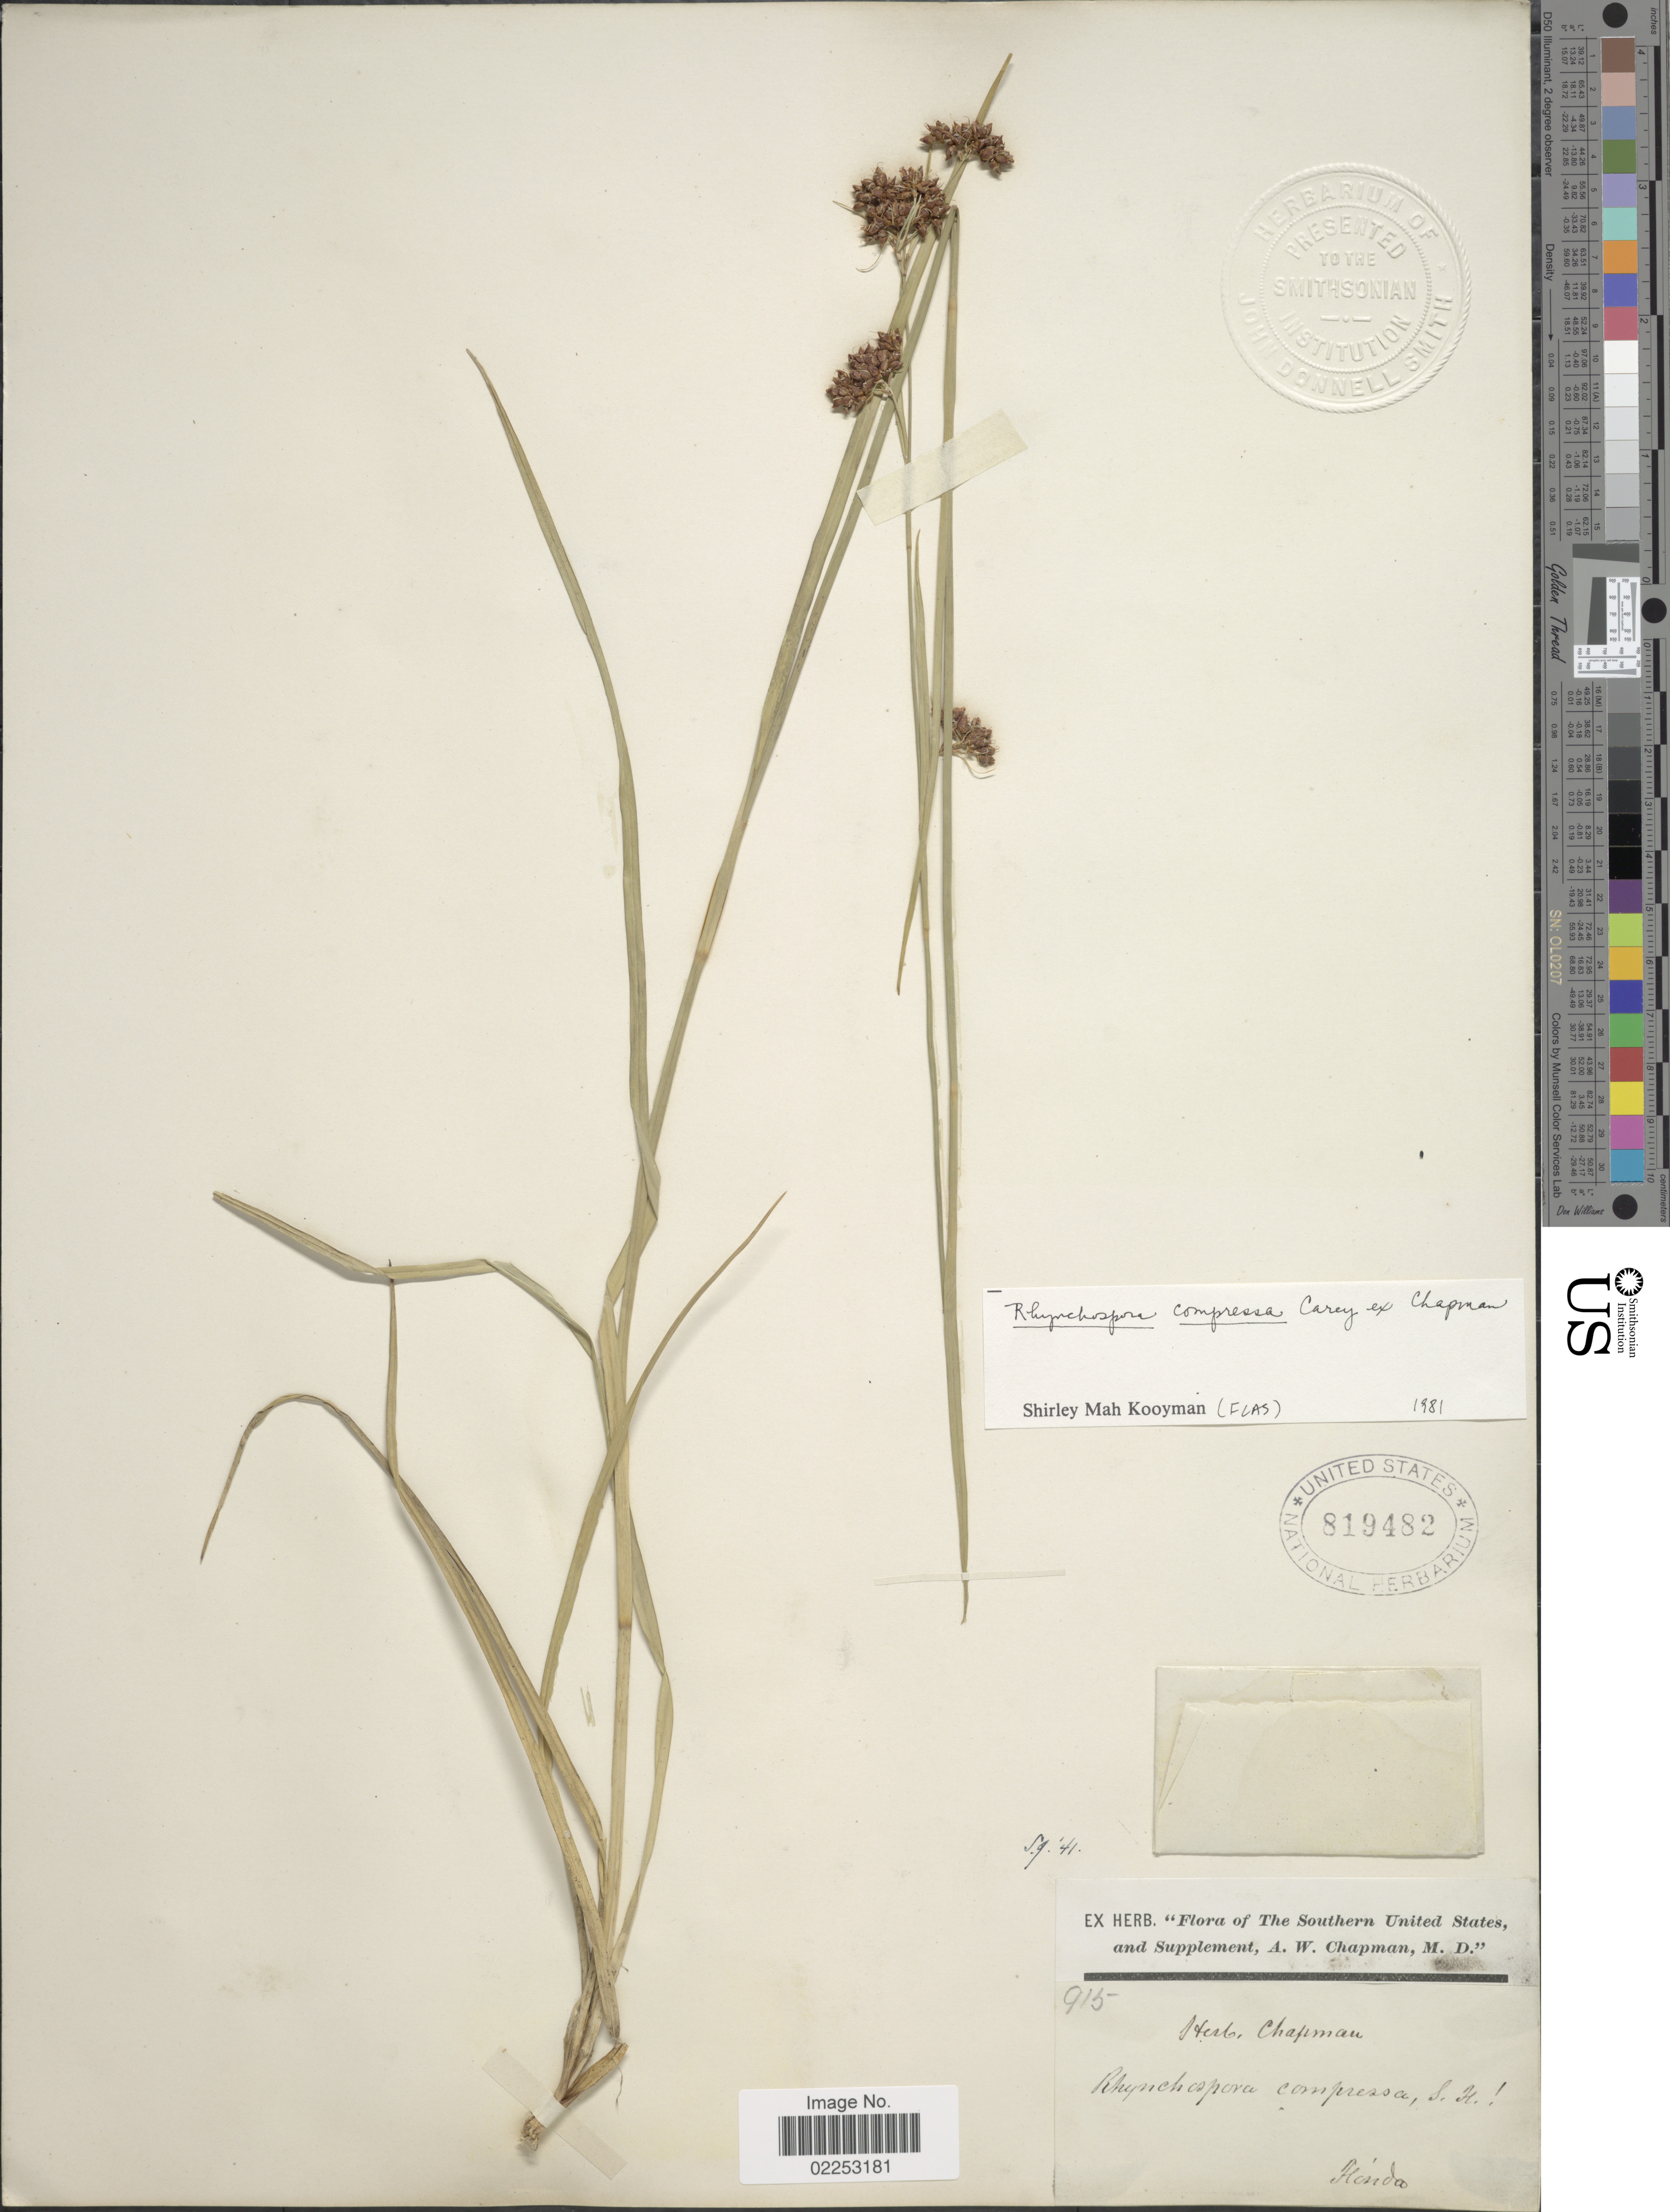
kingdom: Plantae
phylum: Tracheophyta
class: Liliopsida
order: Poales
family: Cyperaceae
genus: Rhynchospora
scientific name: Rhynchospora compressa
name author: J. Carey ex Chapm.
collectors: ex herb. A.W. Chapman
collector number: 915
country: United States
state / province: Florida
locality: Southern United States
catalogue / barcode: US 819482